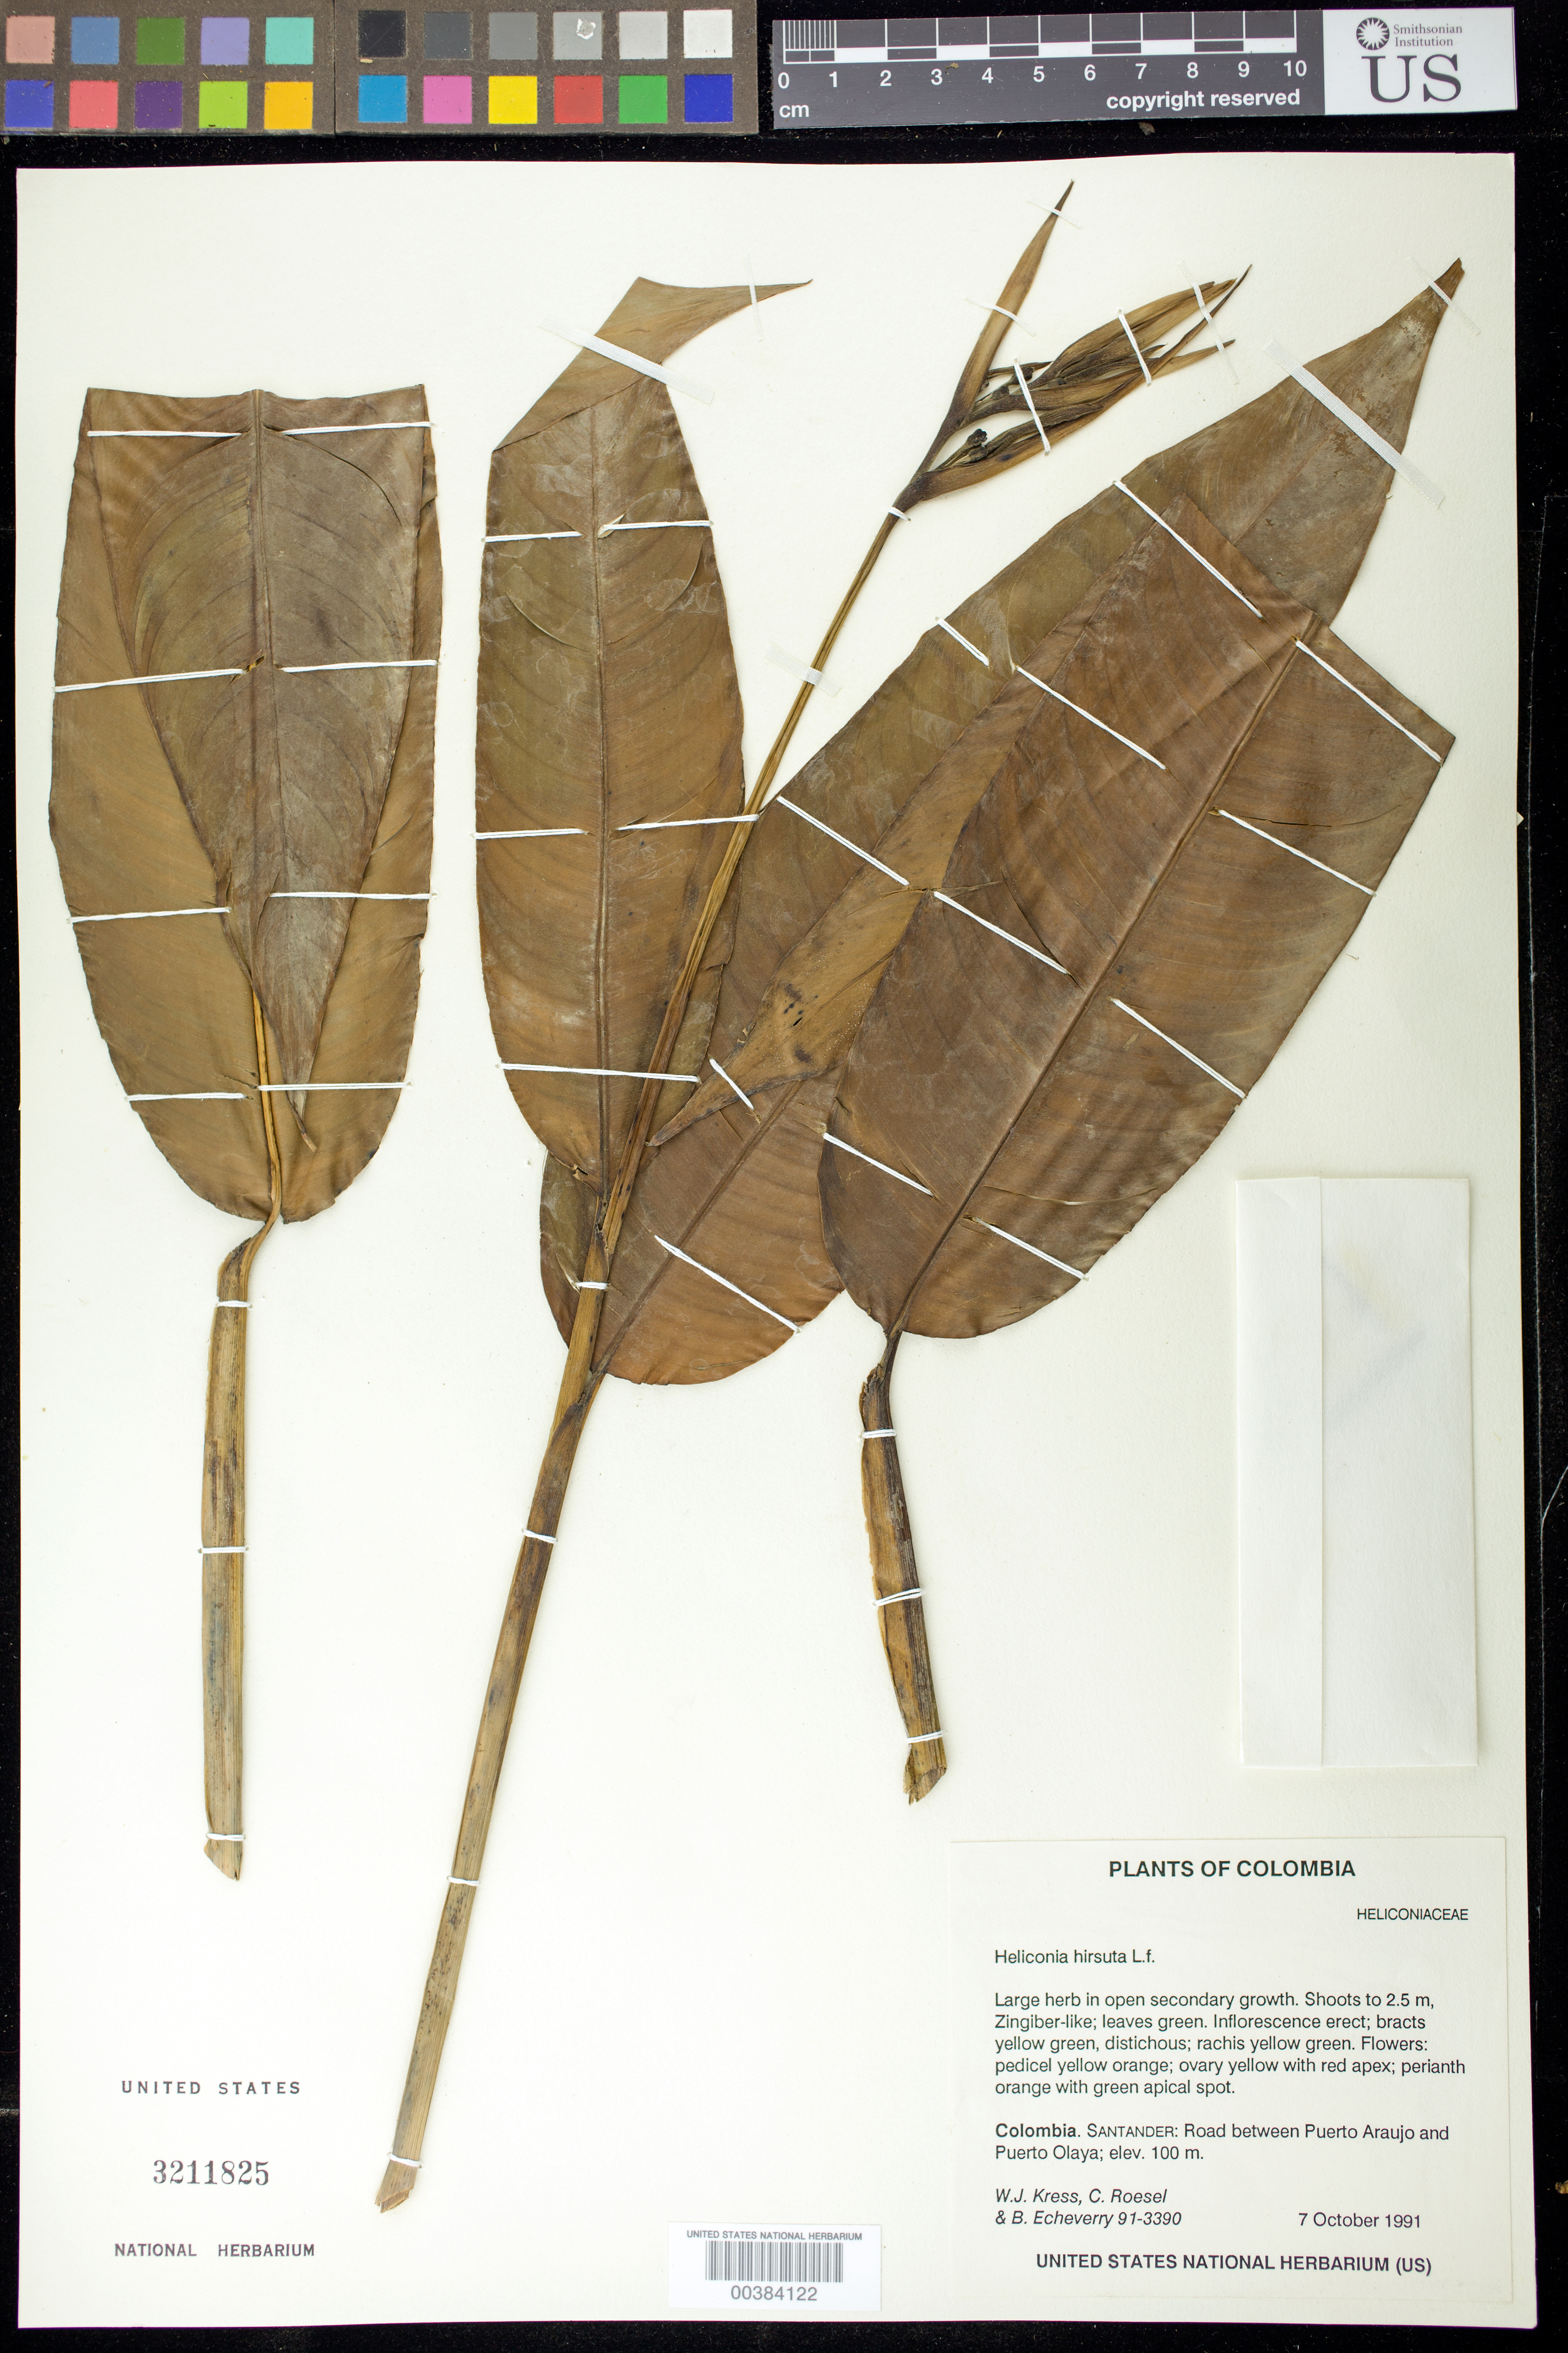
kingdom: Plantae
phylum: Tracheophyta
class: Liliopsida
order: Zingiberales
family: Heliconiaceae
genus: Heliconia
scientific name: Heliconia hirsuta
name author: L. f.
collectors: W. J. Kress, C. S. Roesel & B. Echeverry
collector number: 91-3390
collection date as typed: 07 Oct 1991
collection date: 1991-10-07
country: Colombia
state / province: Santander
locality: Between Puerto Araujo and Puerto Olaya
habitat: Open secondary growth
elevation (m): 100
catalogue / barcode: US 3211825